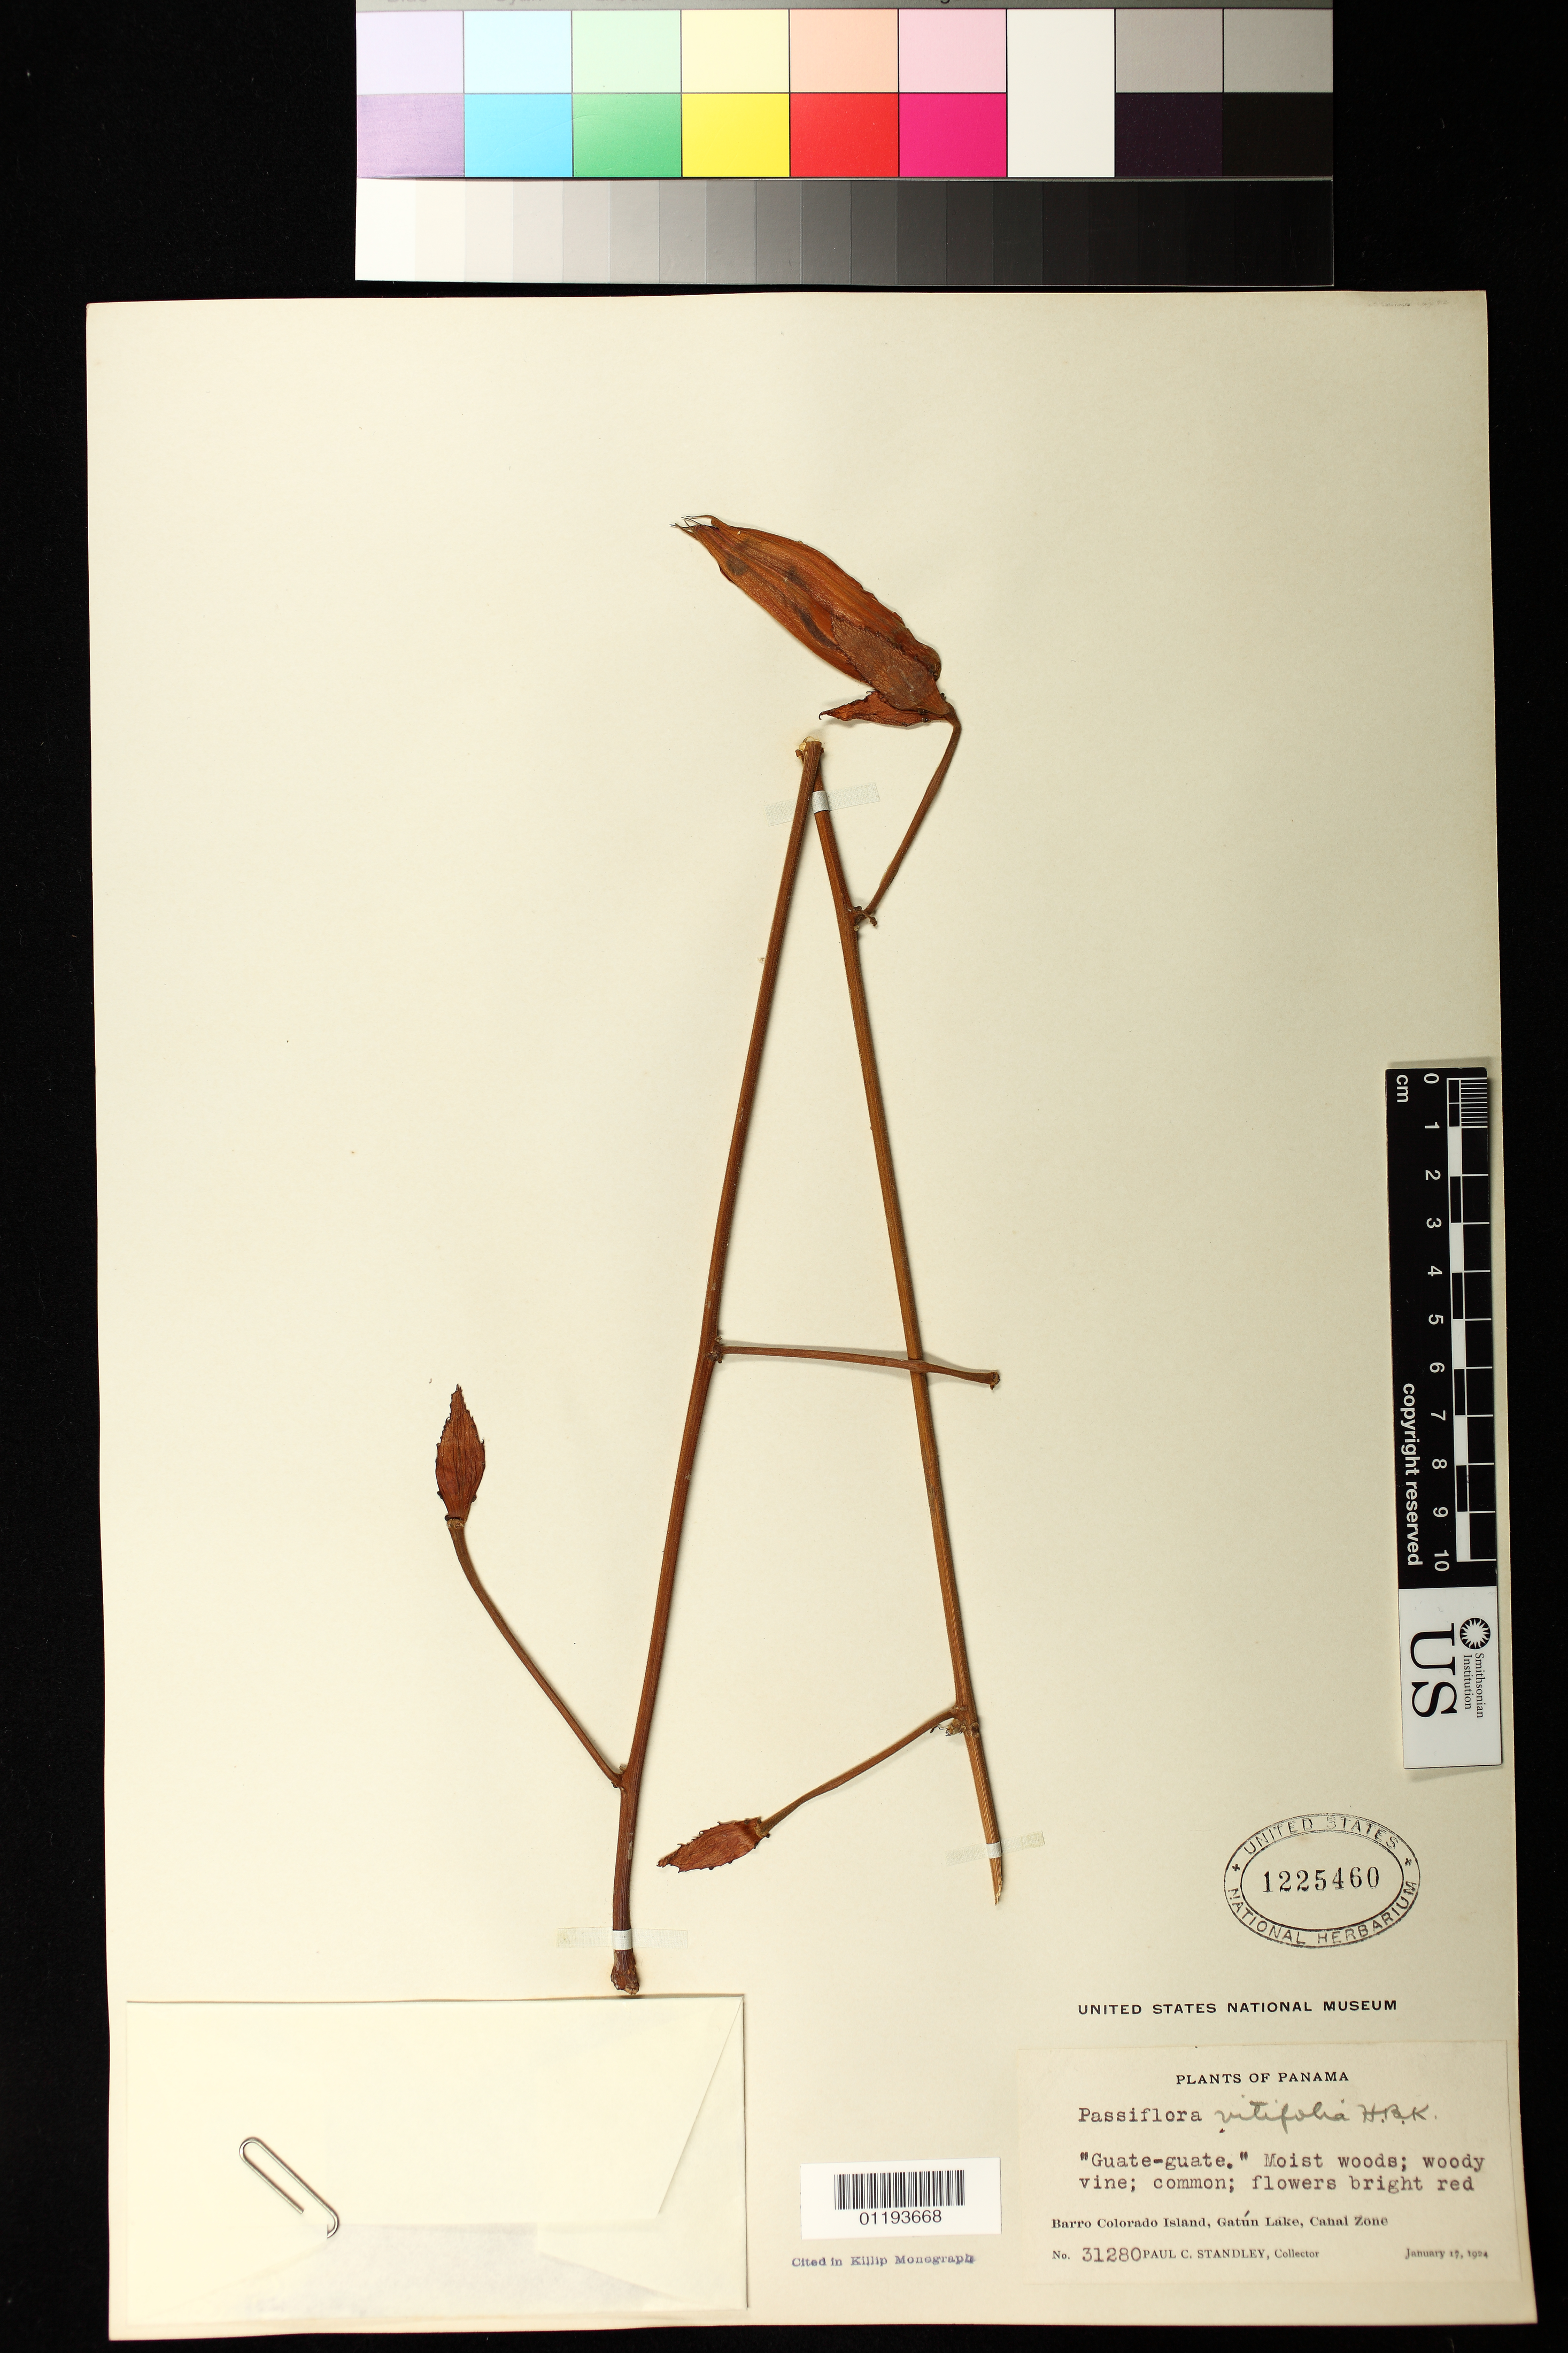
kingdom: Plantae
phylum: Tracheophyta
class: Magnoliopsida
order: Malpighiales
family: Passifloraceae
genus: Passiflora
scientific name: Passiflora vitifolia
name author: Kunth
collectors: P. C. Standley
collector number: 31280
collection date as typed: Jan 24 1924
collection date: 1924-01-24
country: Panama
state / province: Panamá Oeste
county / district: Canal Zone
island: Barro Colorado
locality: Barro Colorado Island, Gatun Lake, Canal Zone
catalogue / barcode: US 1225460